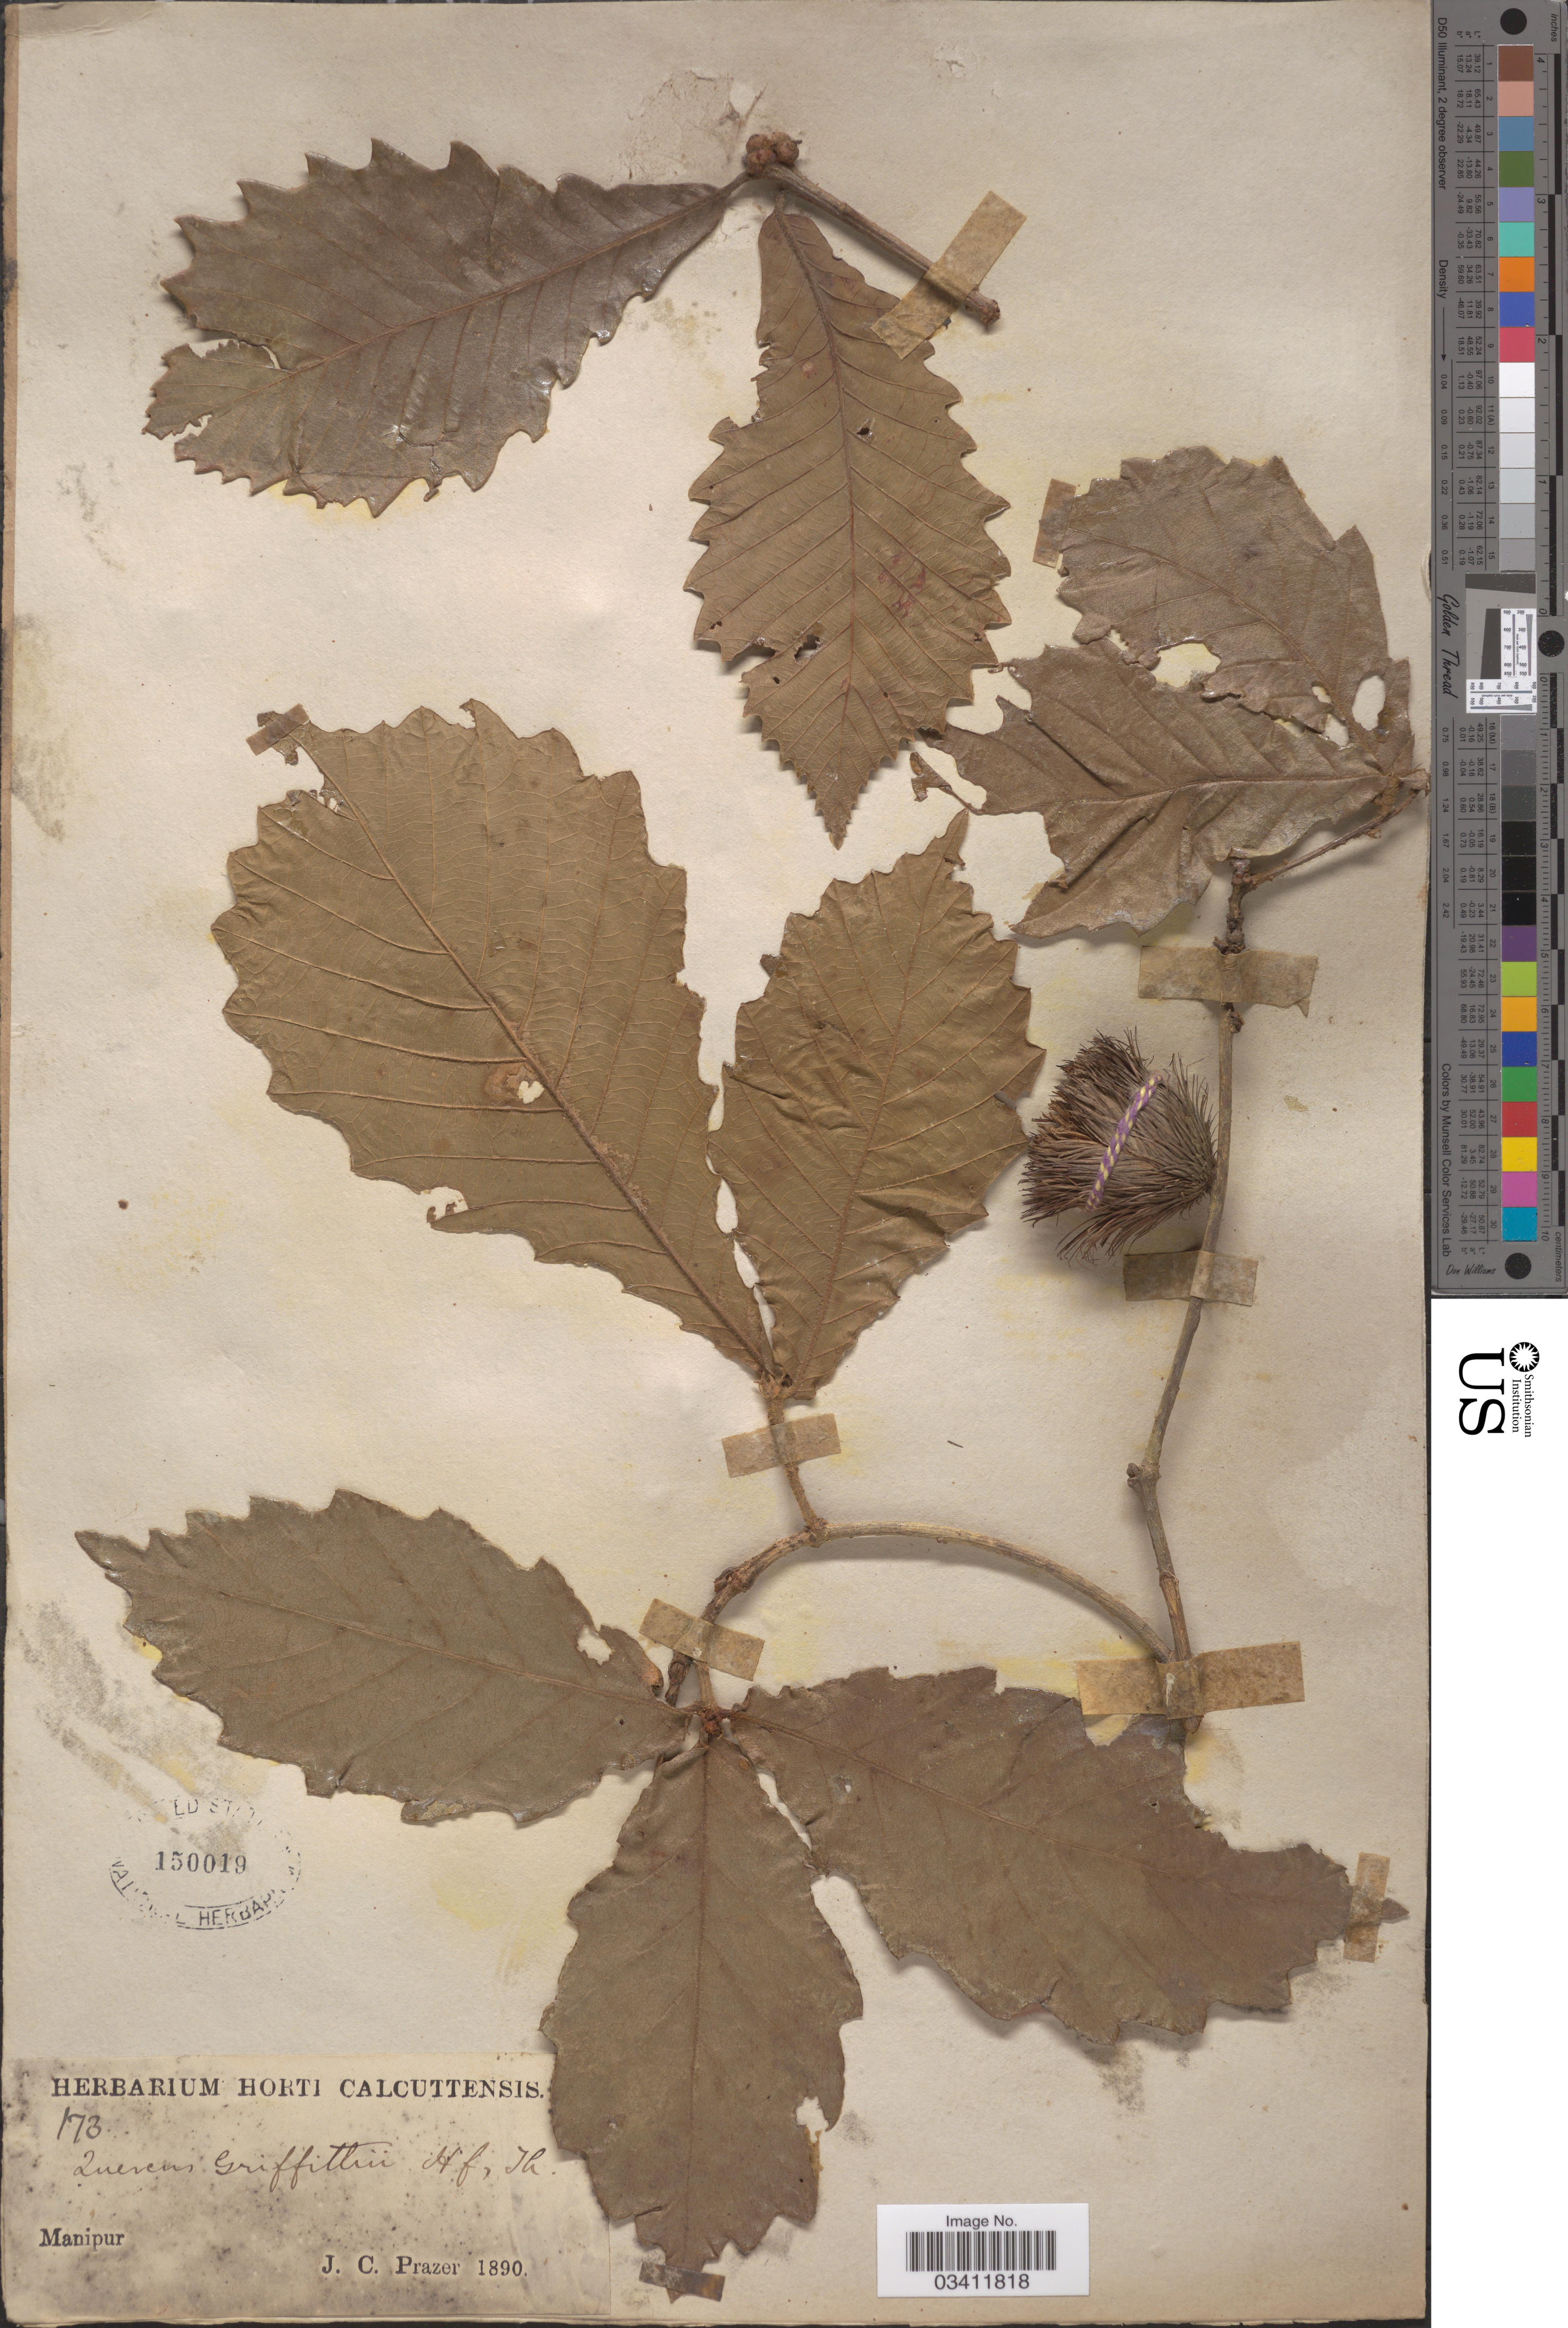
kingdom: Plantae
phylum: Tracheophyta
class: Magnoliopsida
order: Fagales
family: Fagaceae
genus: Quercus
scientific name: Quercus griffithii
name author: Hook. f. & Thomson ex Miq.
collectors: J. Prazer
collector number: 173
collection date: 1890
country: India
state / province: Manipur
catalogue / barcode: US 150019